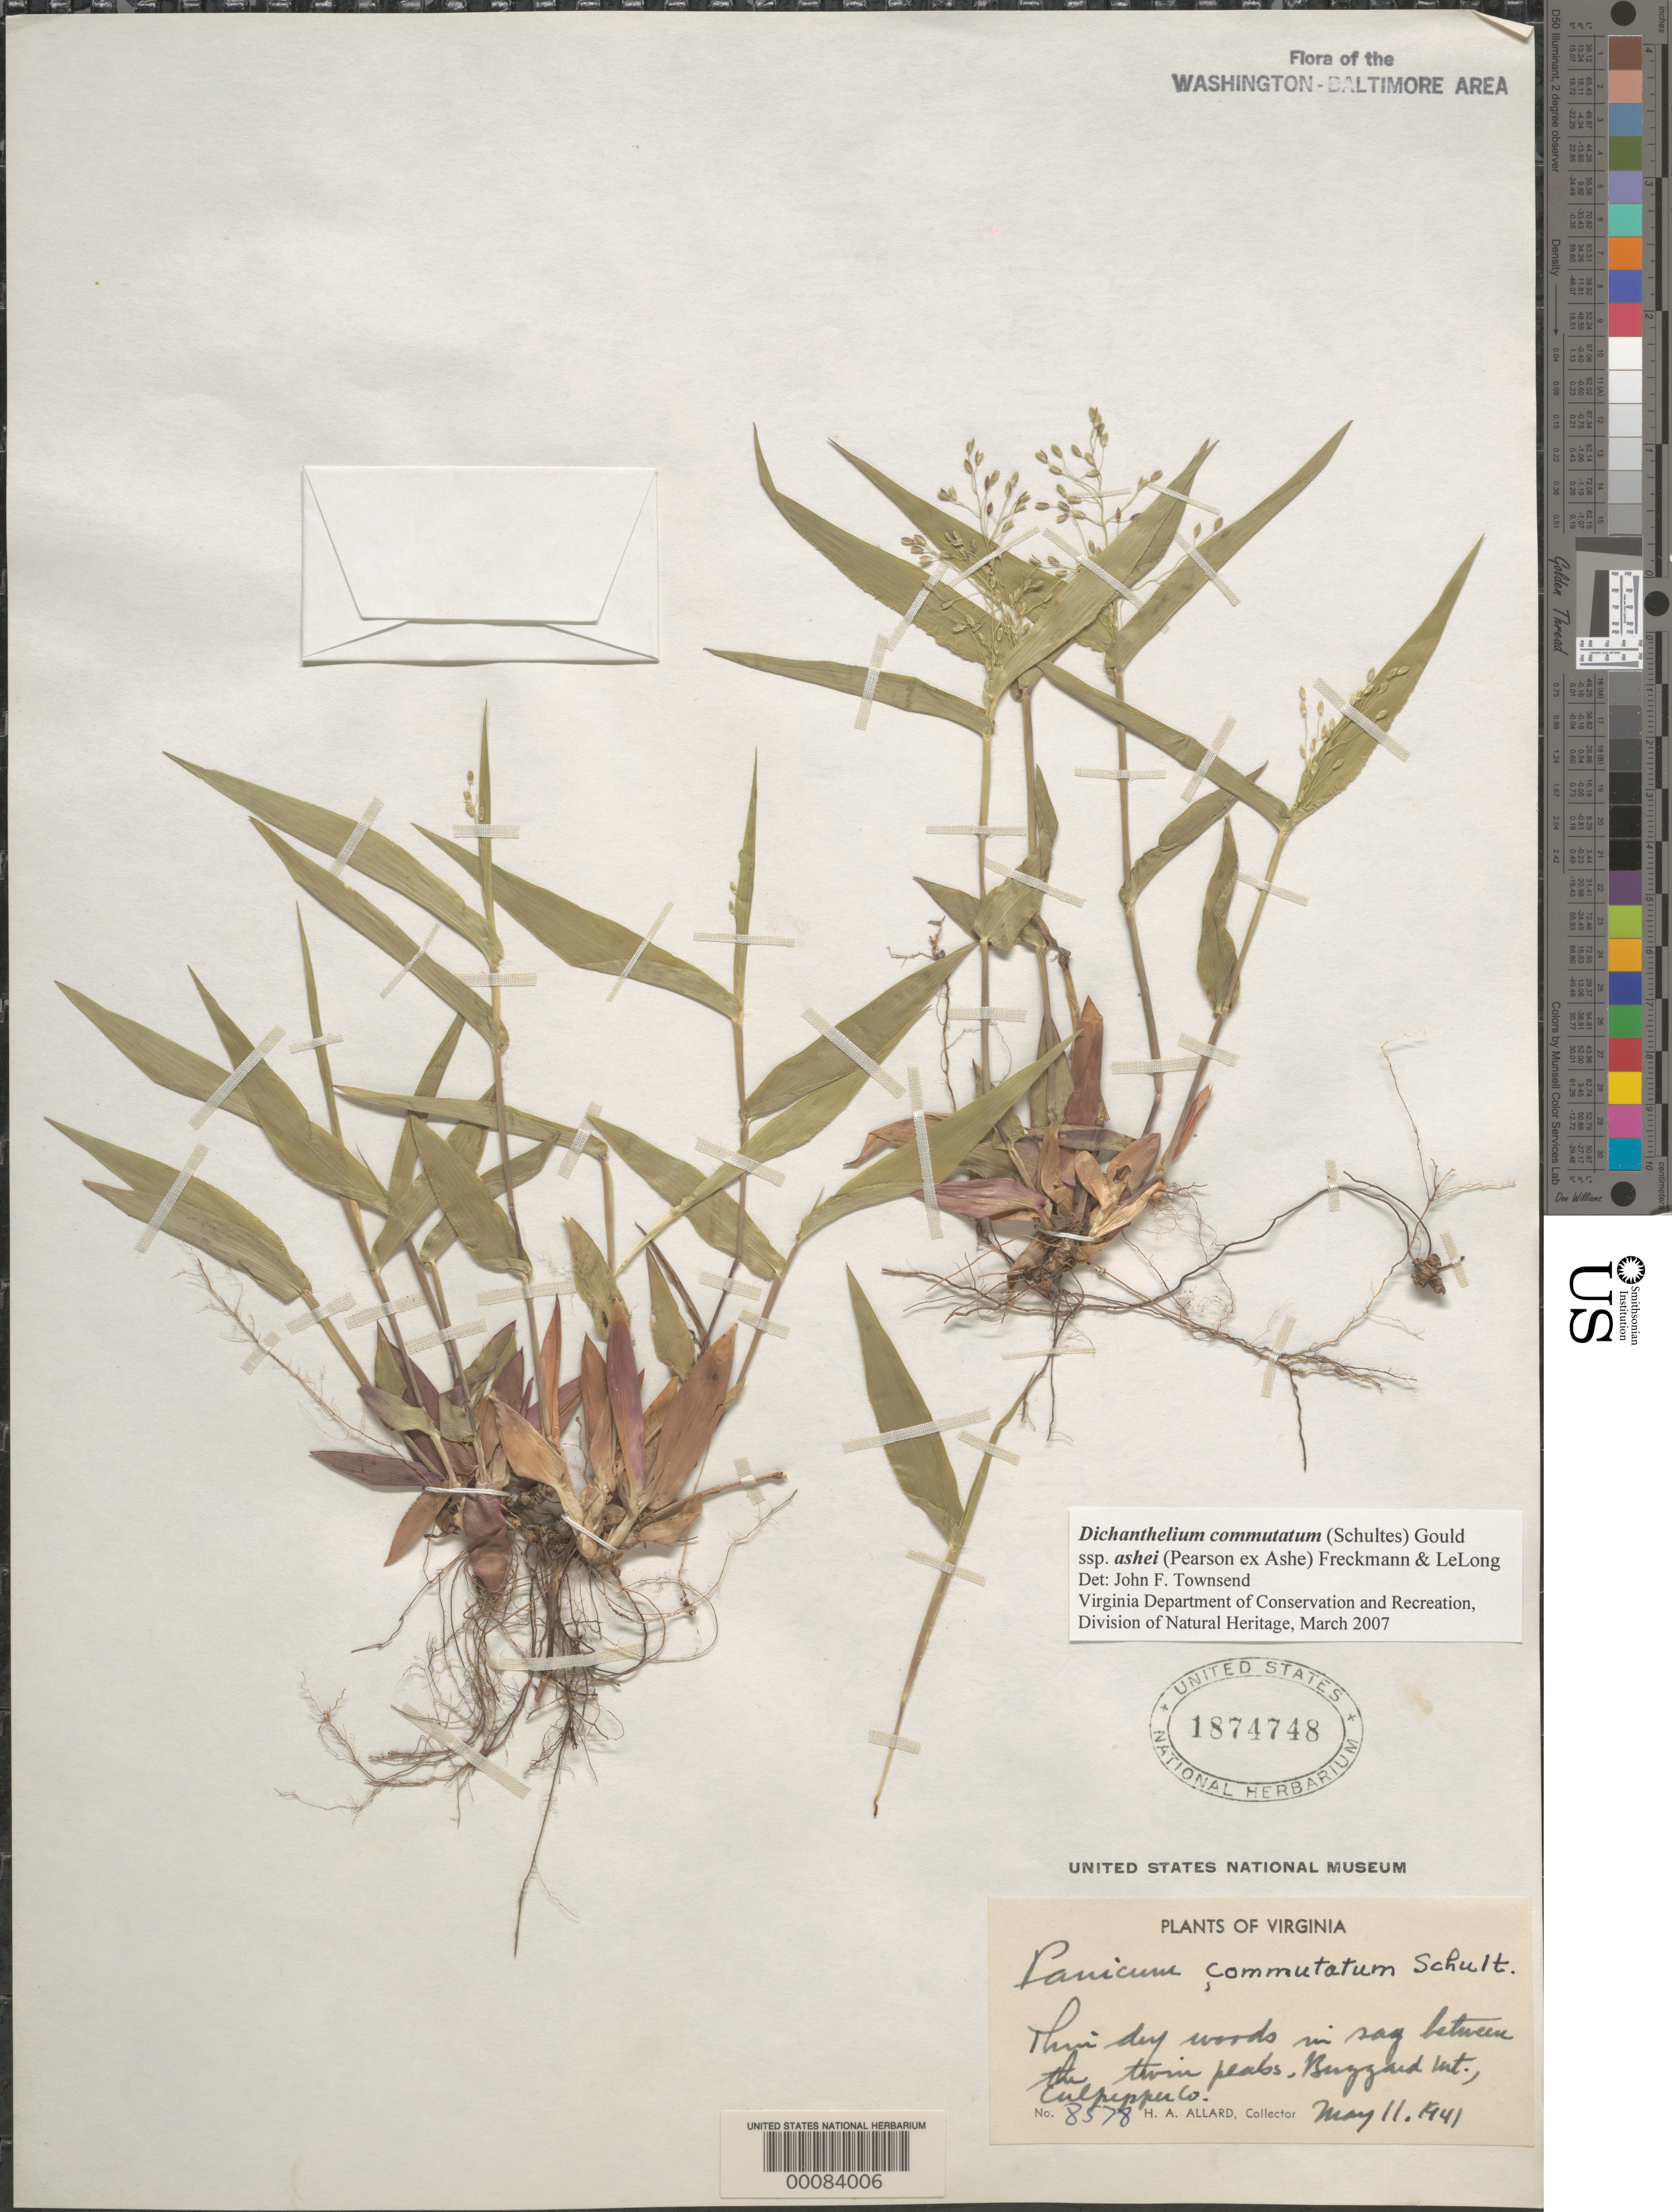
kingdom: Plantae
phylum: Tracheophyta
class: Liliopsida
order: Poales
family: Poaceae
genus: Dichanthelium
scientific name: Dichanthelium commutatum subsp. ashei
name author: (Ashe ex Schult.) Freckmann & Lelong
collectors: H. A. Allard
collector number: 8578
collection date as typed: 11 May 1941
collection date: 1941-05-11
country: United States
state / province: Virginia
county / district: Culpeper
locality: Buzzard Mt.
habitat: Dry woods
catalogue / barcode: US 1874748